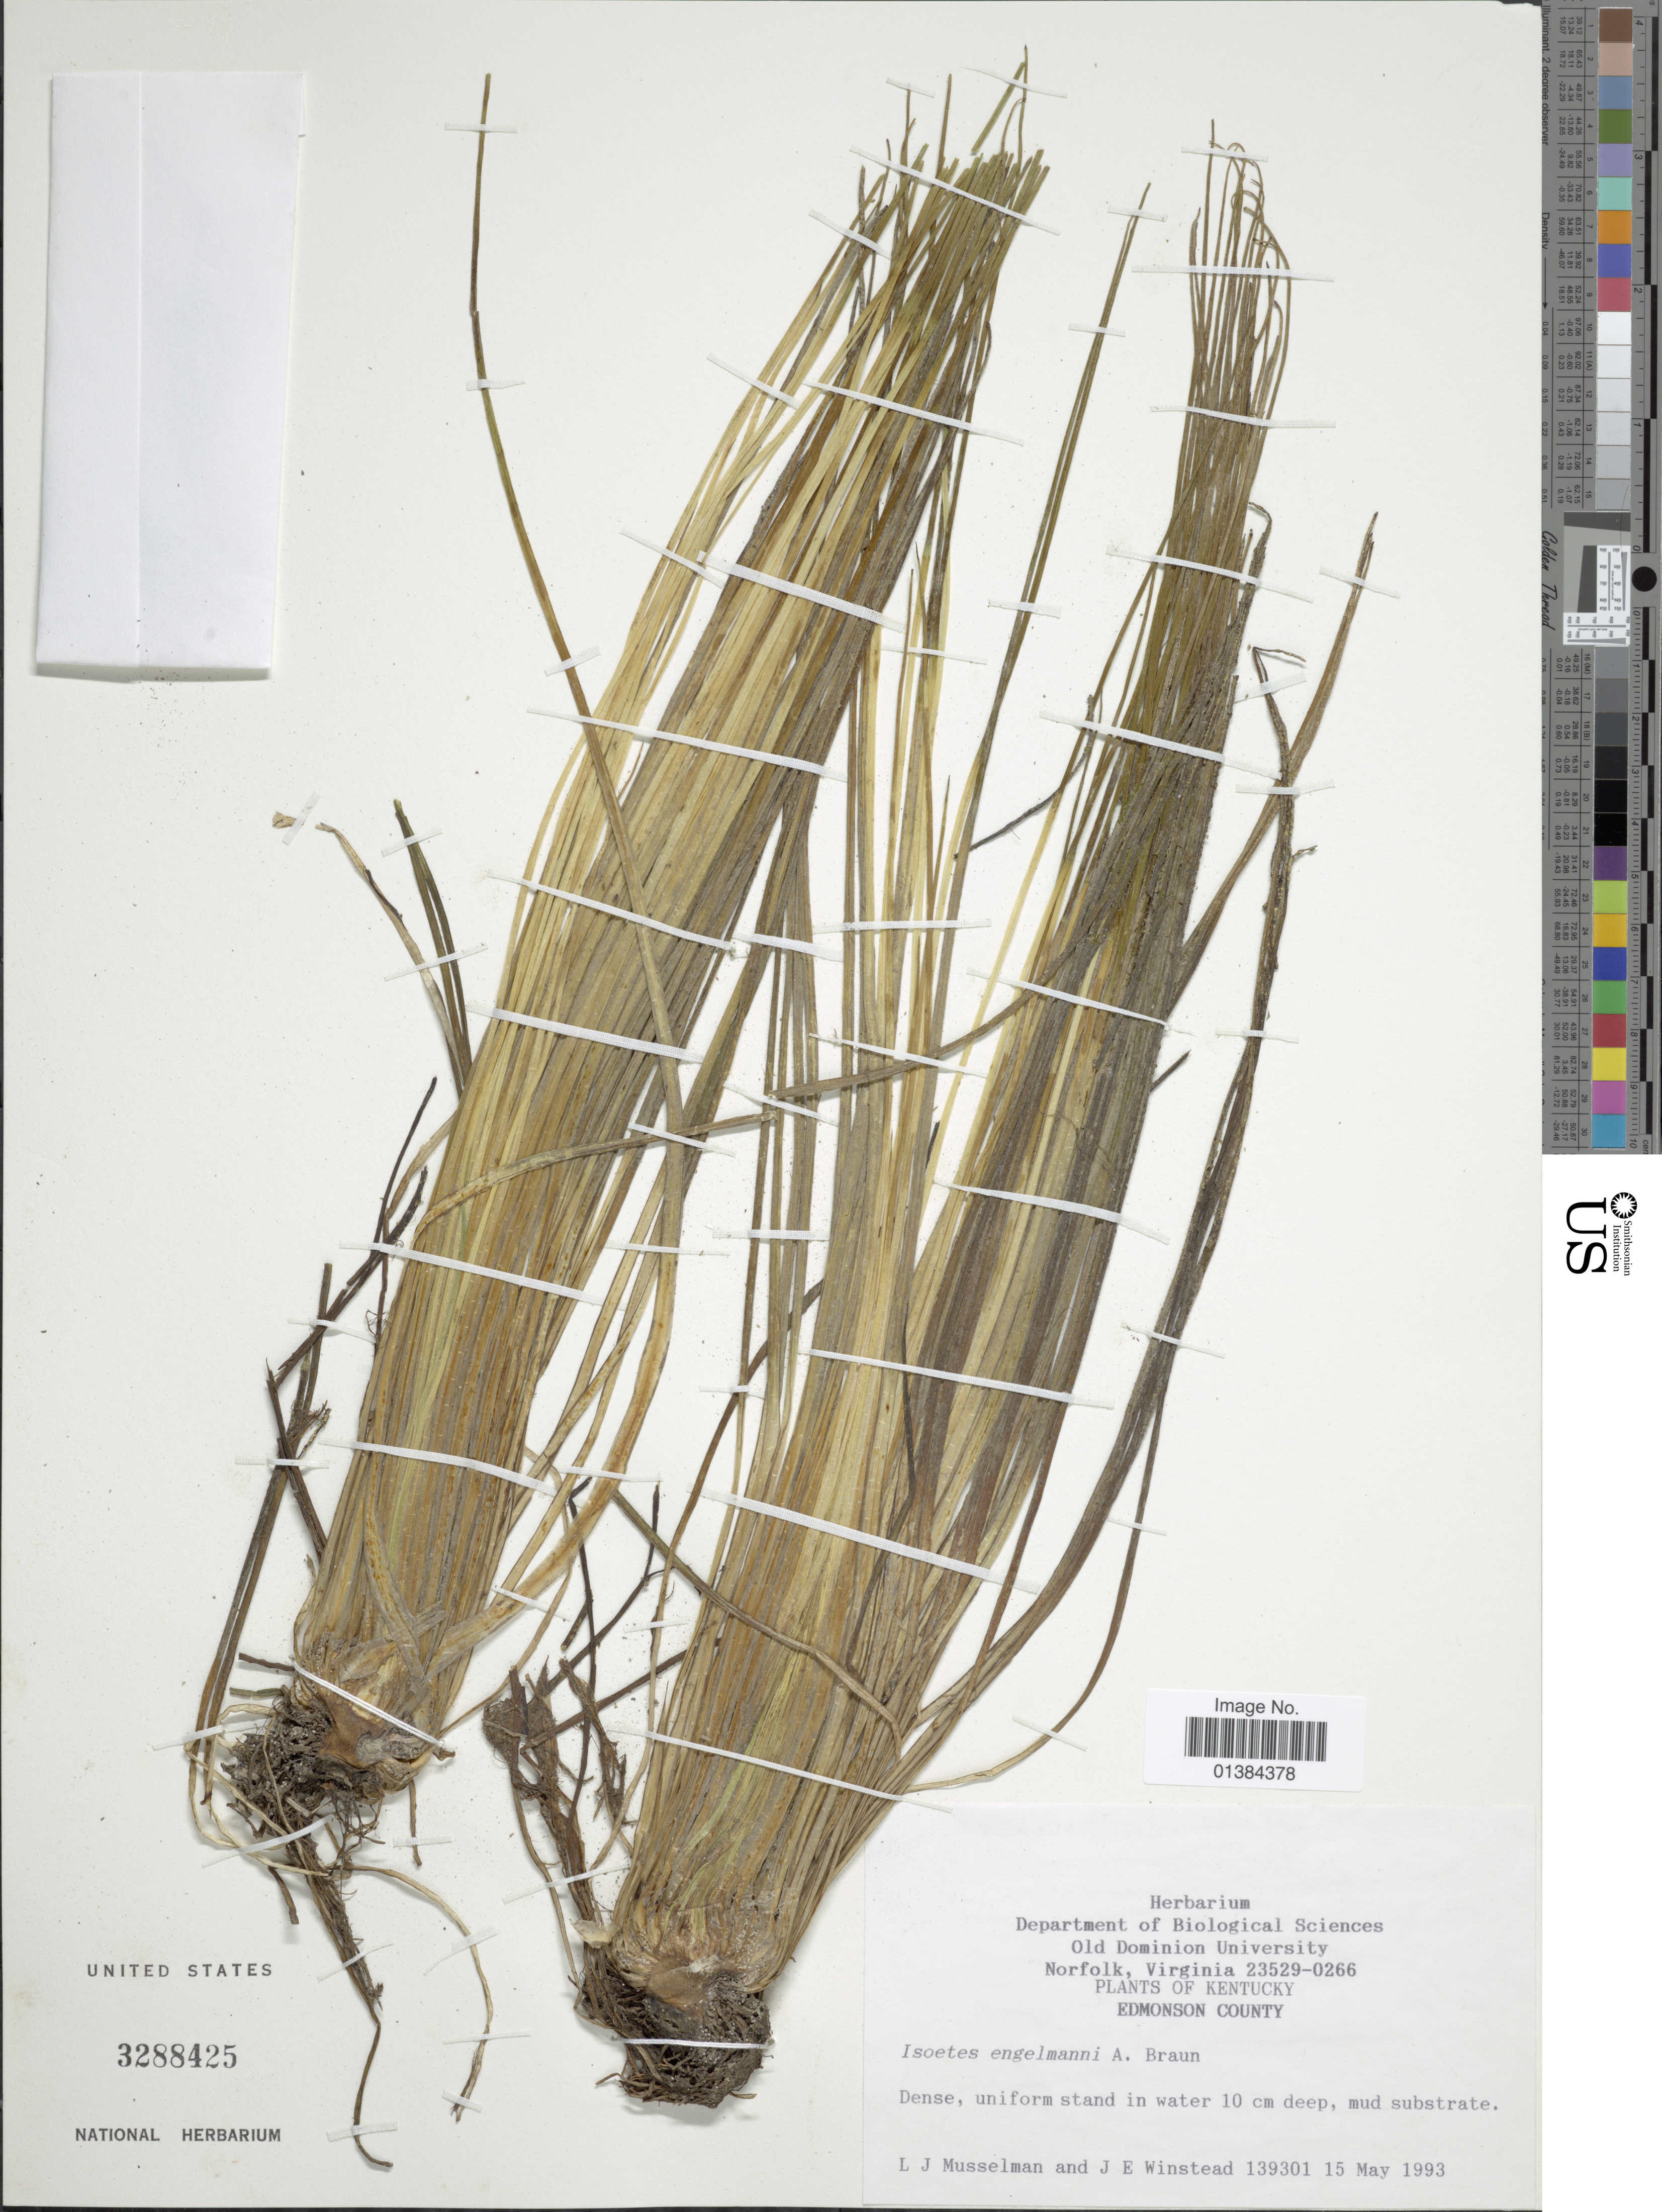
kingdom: Plantae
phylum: Tracheophyta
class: Lycopodiopsida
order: Isoetales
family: Isoetaceae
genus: Isoetes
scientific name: Isoetes engelmannii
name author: A. Braun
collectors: L. J. Musselman & J. Winstead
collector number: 139301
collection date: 1993-05-15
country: United States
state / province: Kentucky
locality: Edmonson County.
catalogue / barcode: US 3288425